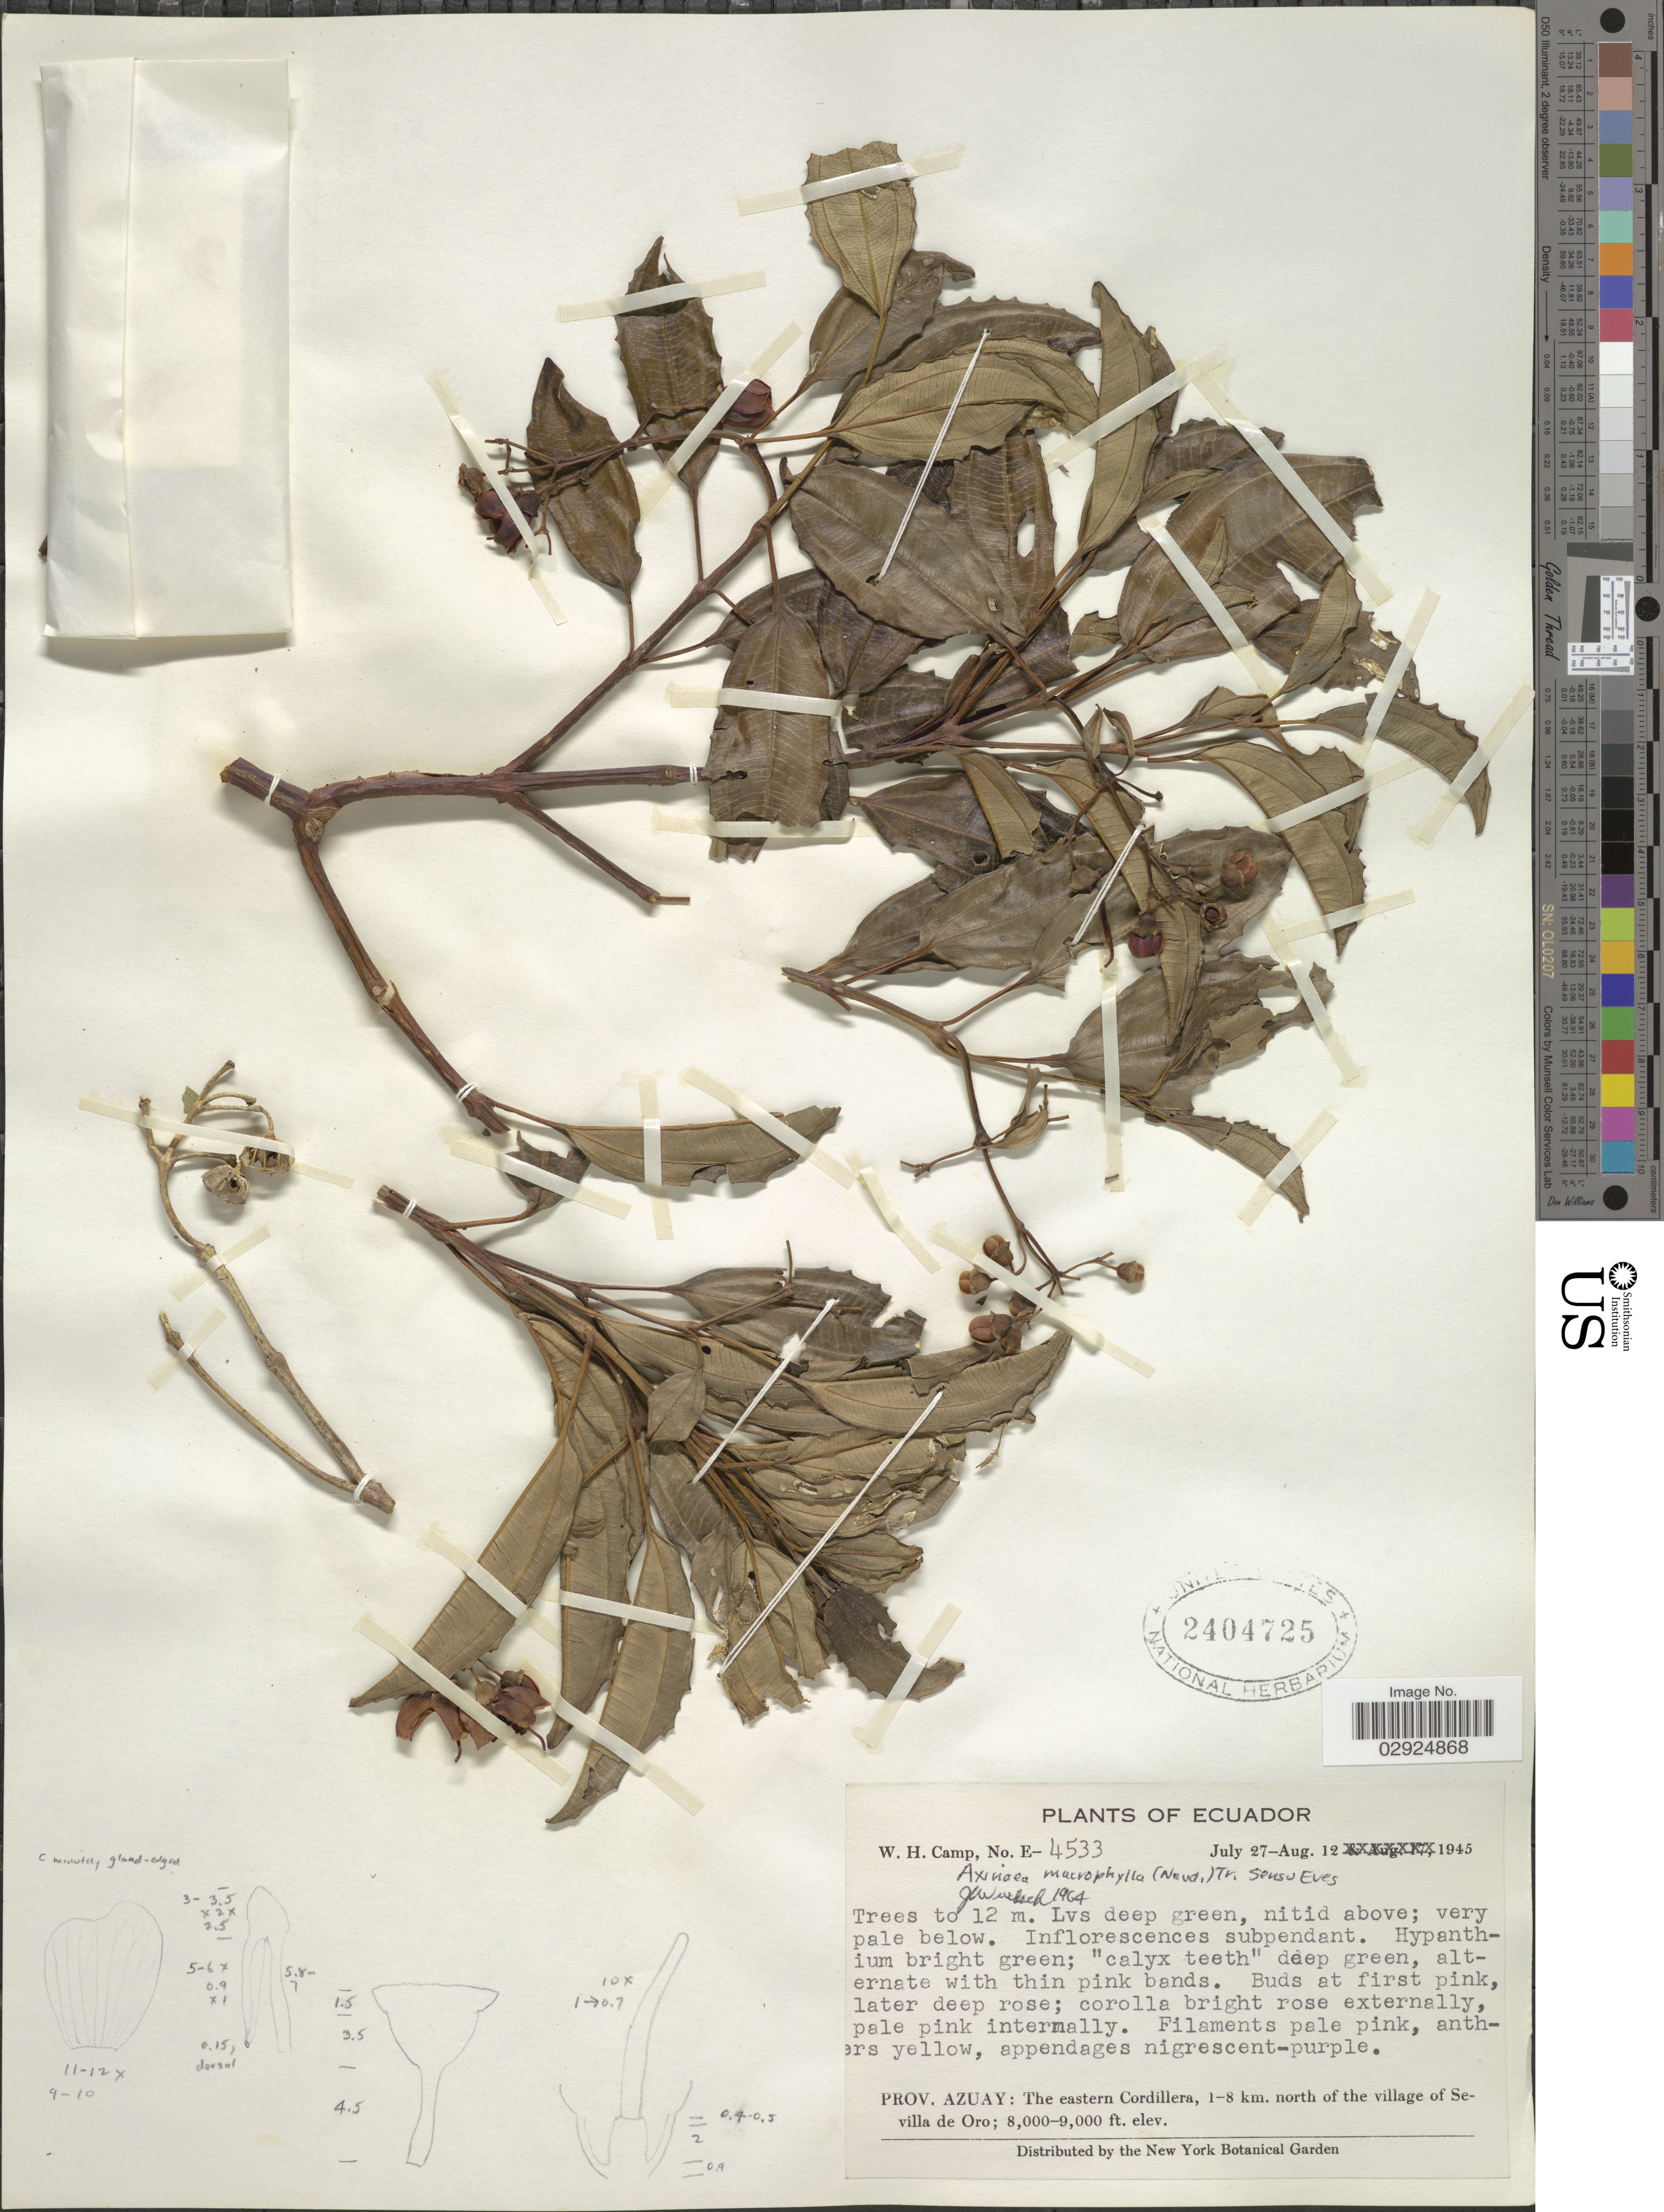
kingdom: Plantae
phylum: Tracheophyta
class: Magnoliopsida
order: Myrtales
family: Melastomataceae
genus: Axinaea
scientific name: Axinaea macrophylla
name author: (Naudin) Triana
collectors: W. H. Camp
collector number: E-4533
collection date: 1945-07-27/1945-08-12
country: Ecuador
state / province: Azuay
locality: The Eastern Cordillera, 1-8 km. north of the village of Sevilla de Oro.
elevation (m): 2438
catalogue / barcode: US 2404725